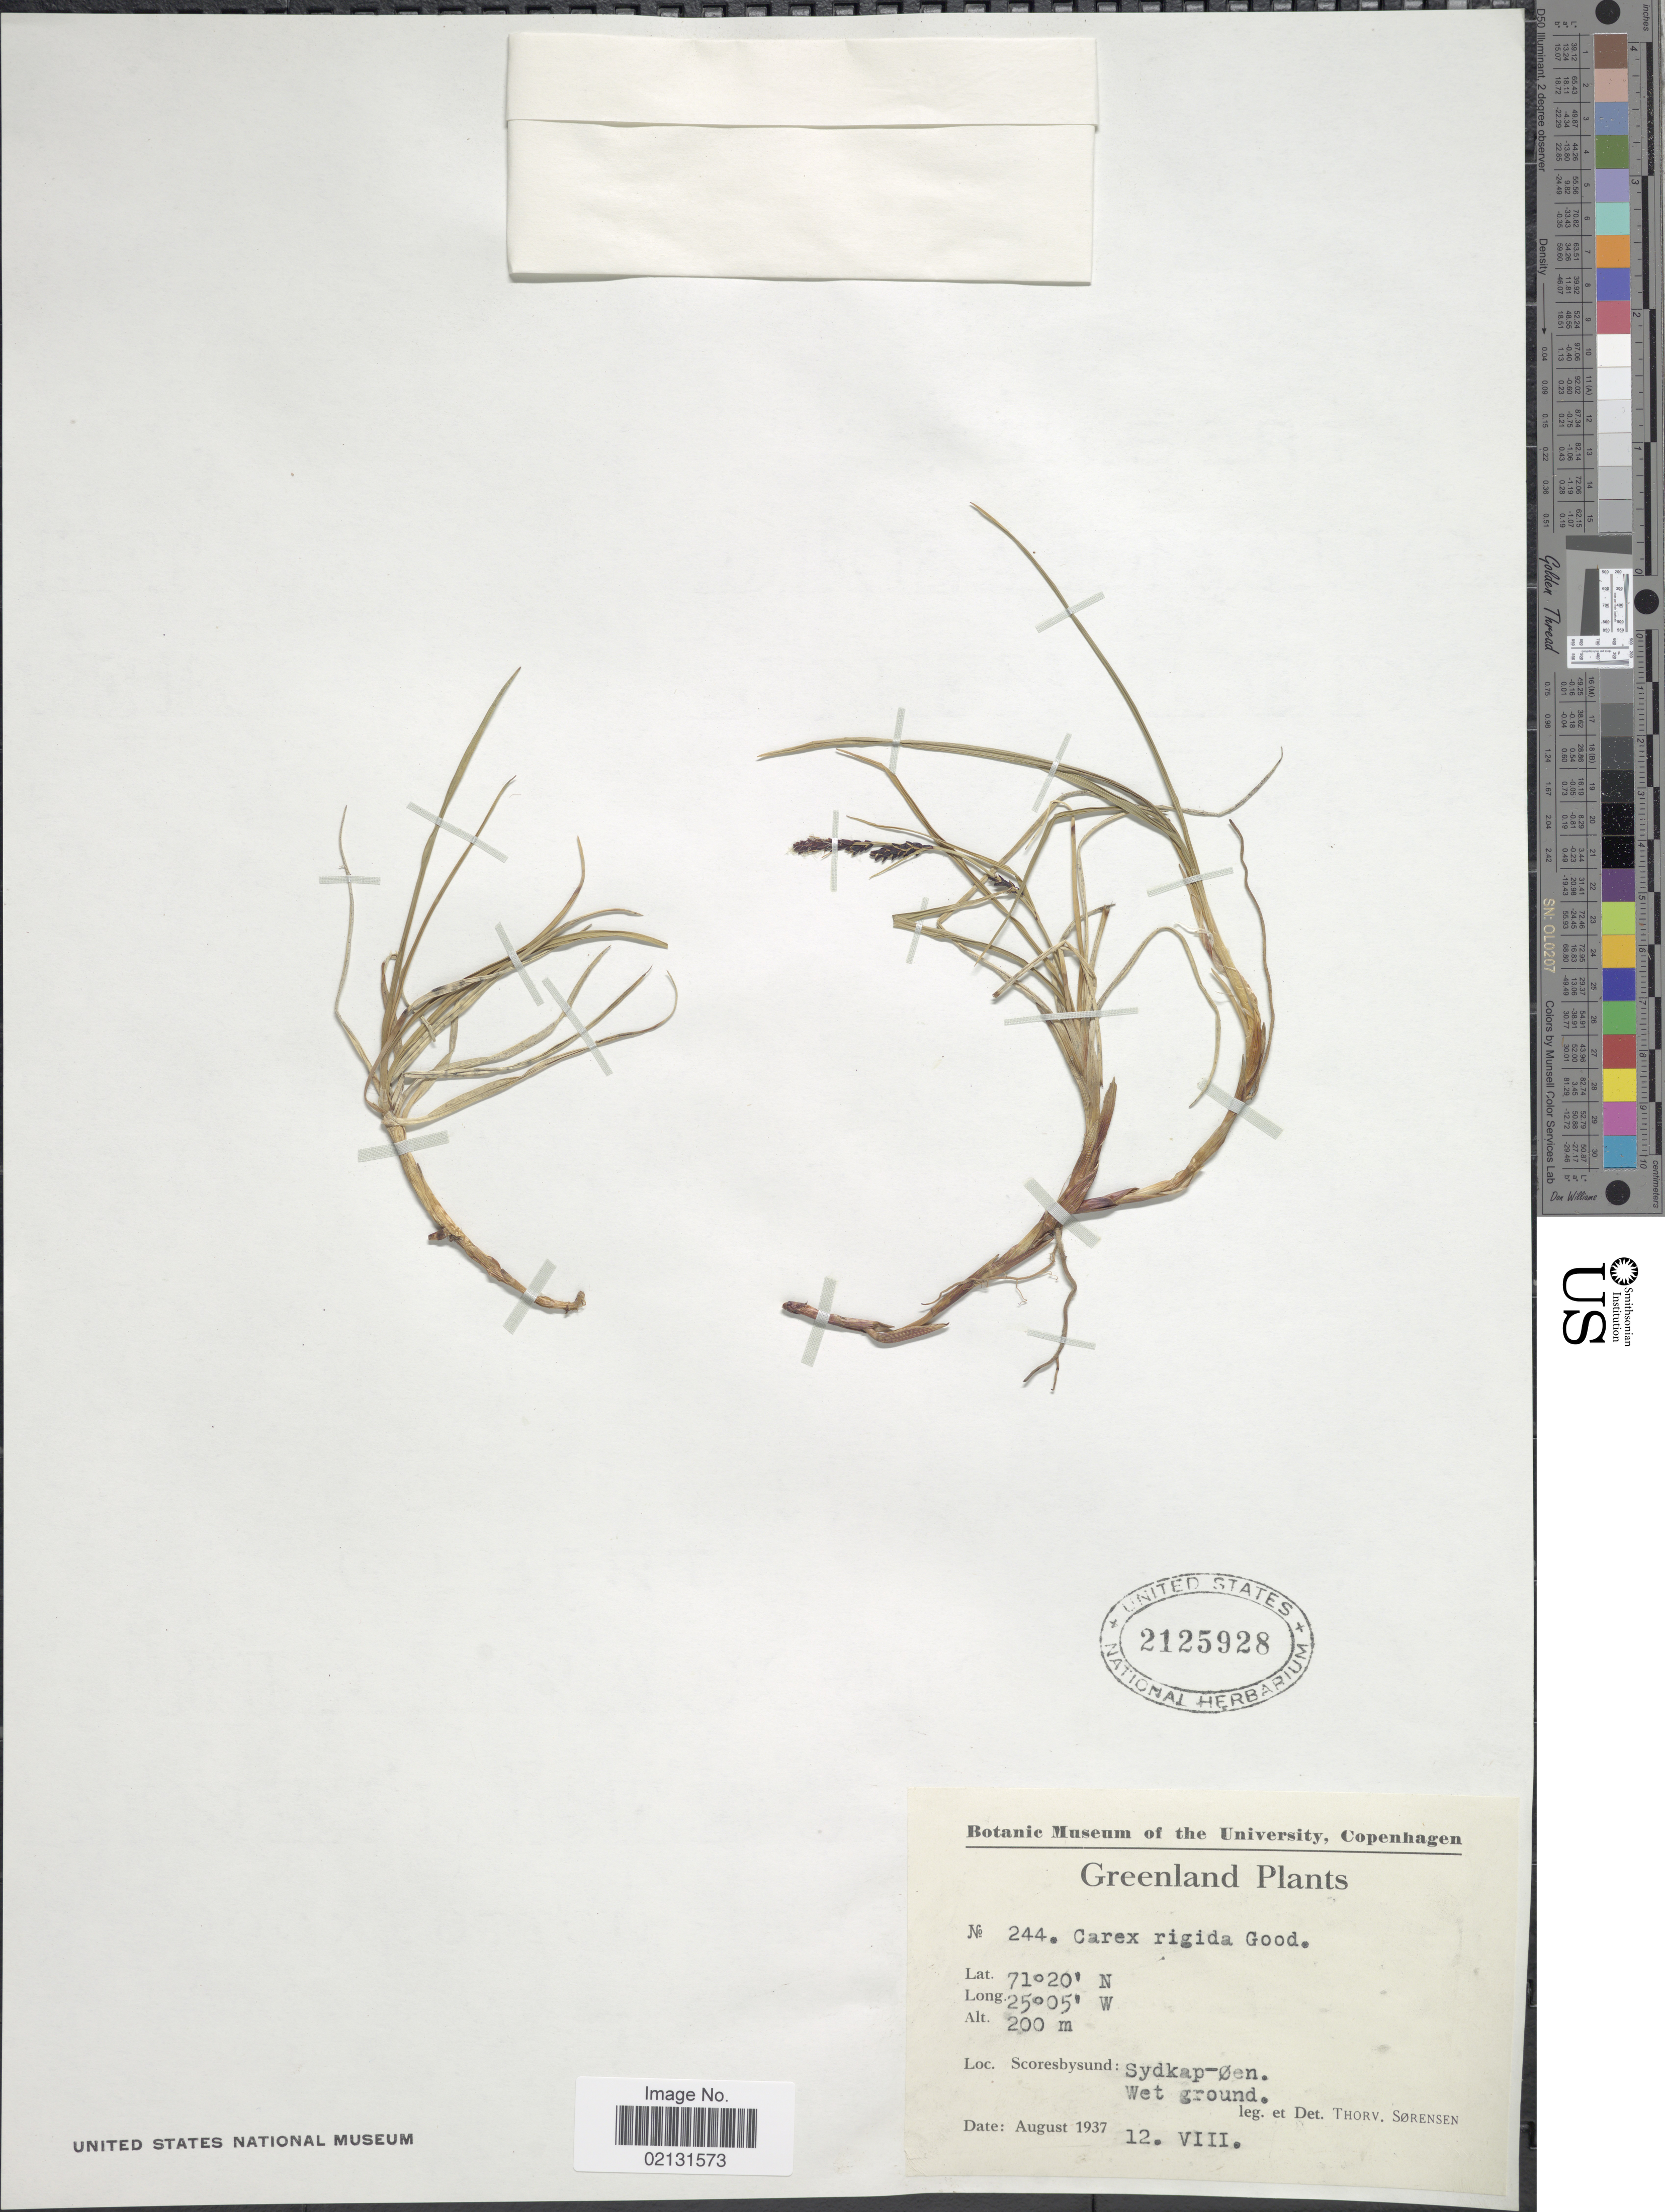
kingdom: Plantae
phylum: Tracheophyta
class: Liliopsida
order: Poales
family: Cyperaceae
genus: Carex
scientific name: Carex bigelowii subsp. bigelowii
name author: Torr. ex Schwein.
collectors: T. Sorensen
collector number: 244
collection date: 1937-08-12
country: Greenland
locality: Scoresbysund: Sydkap-øen, wet ground.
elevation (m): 200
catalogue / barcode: US 2125928